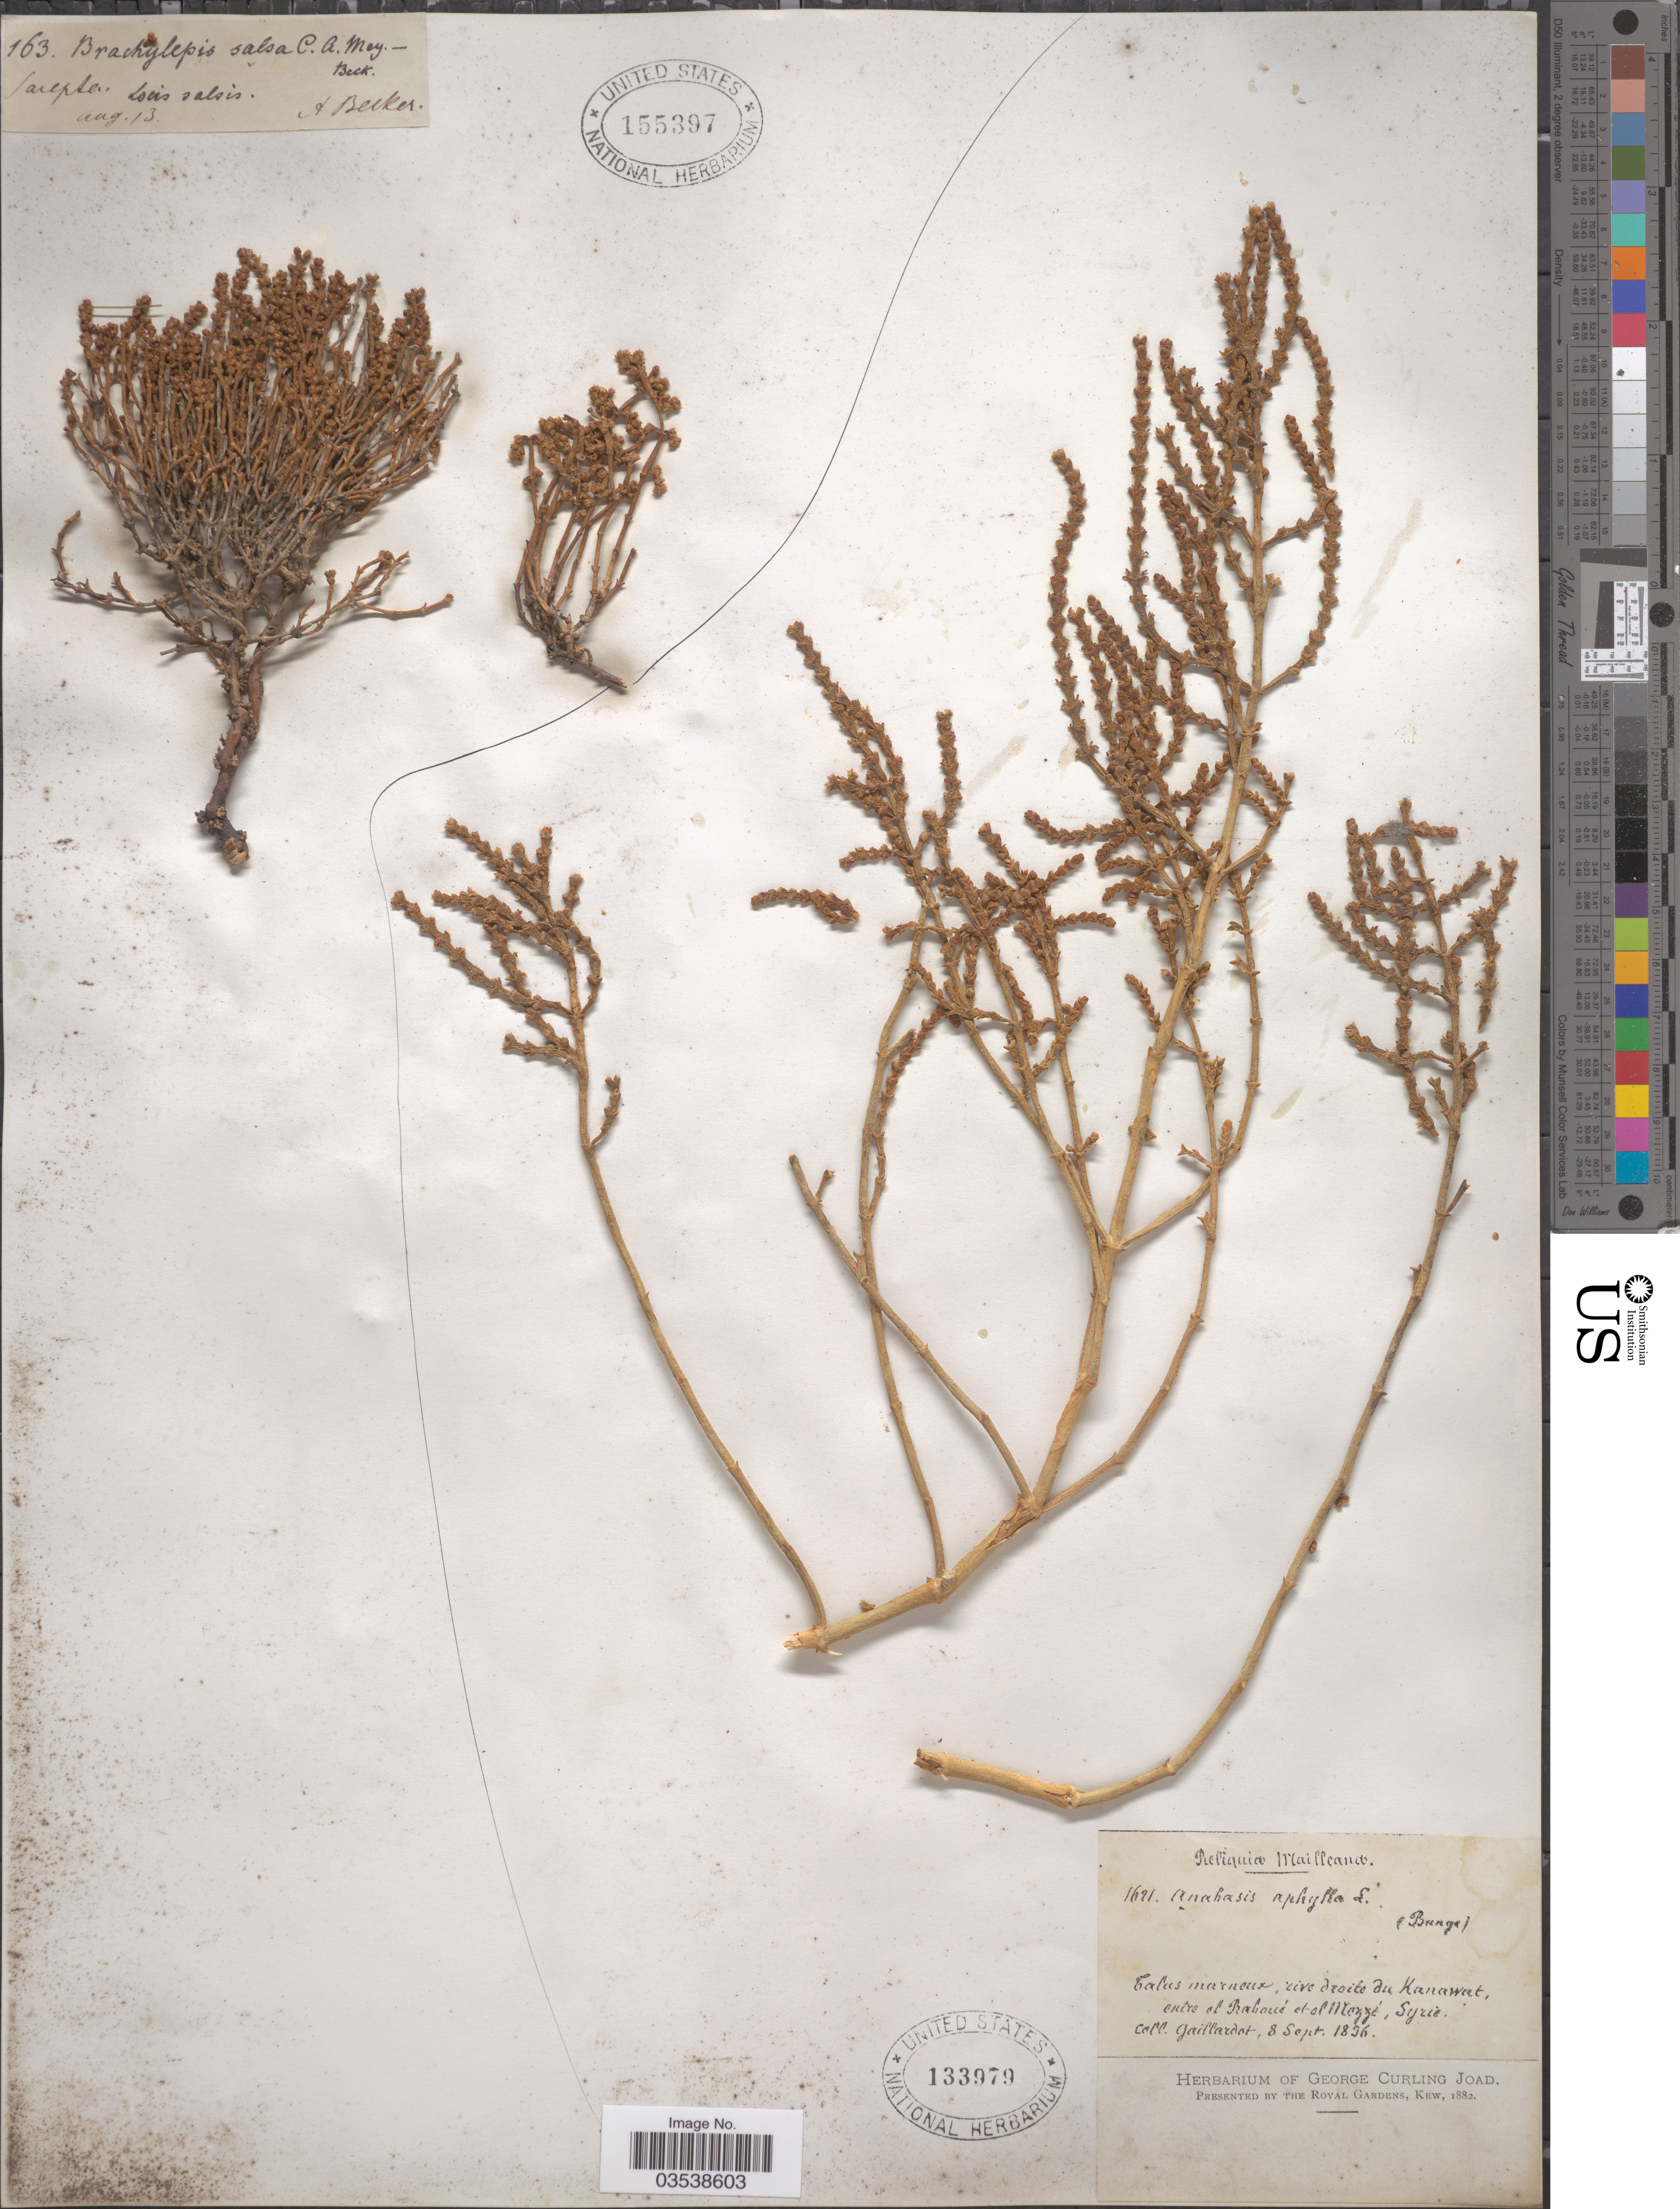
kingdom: Plantae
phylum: Tracheophyta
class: Magnoliopsida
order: Caryophyllales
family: Amaranthaceae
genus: Anabasis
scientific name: Anabasis aphylla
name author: L.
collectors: -. Gaillardet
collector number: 1621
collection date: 1956-09-08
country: Syria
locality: Talus marneux, cive droite du Kanawat, entre el Bahoué et el Mazzé [interpreted], Syrie.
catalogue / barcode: US 133979